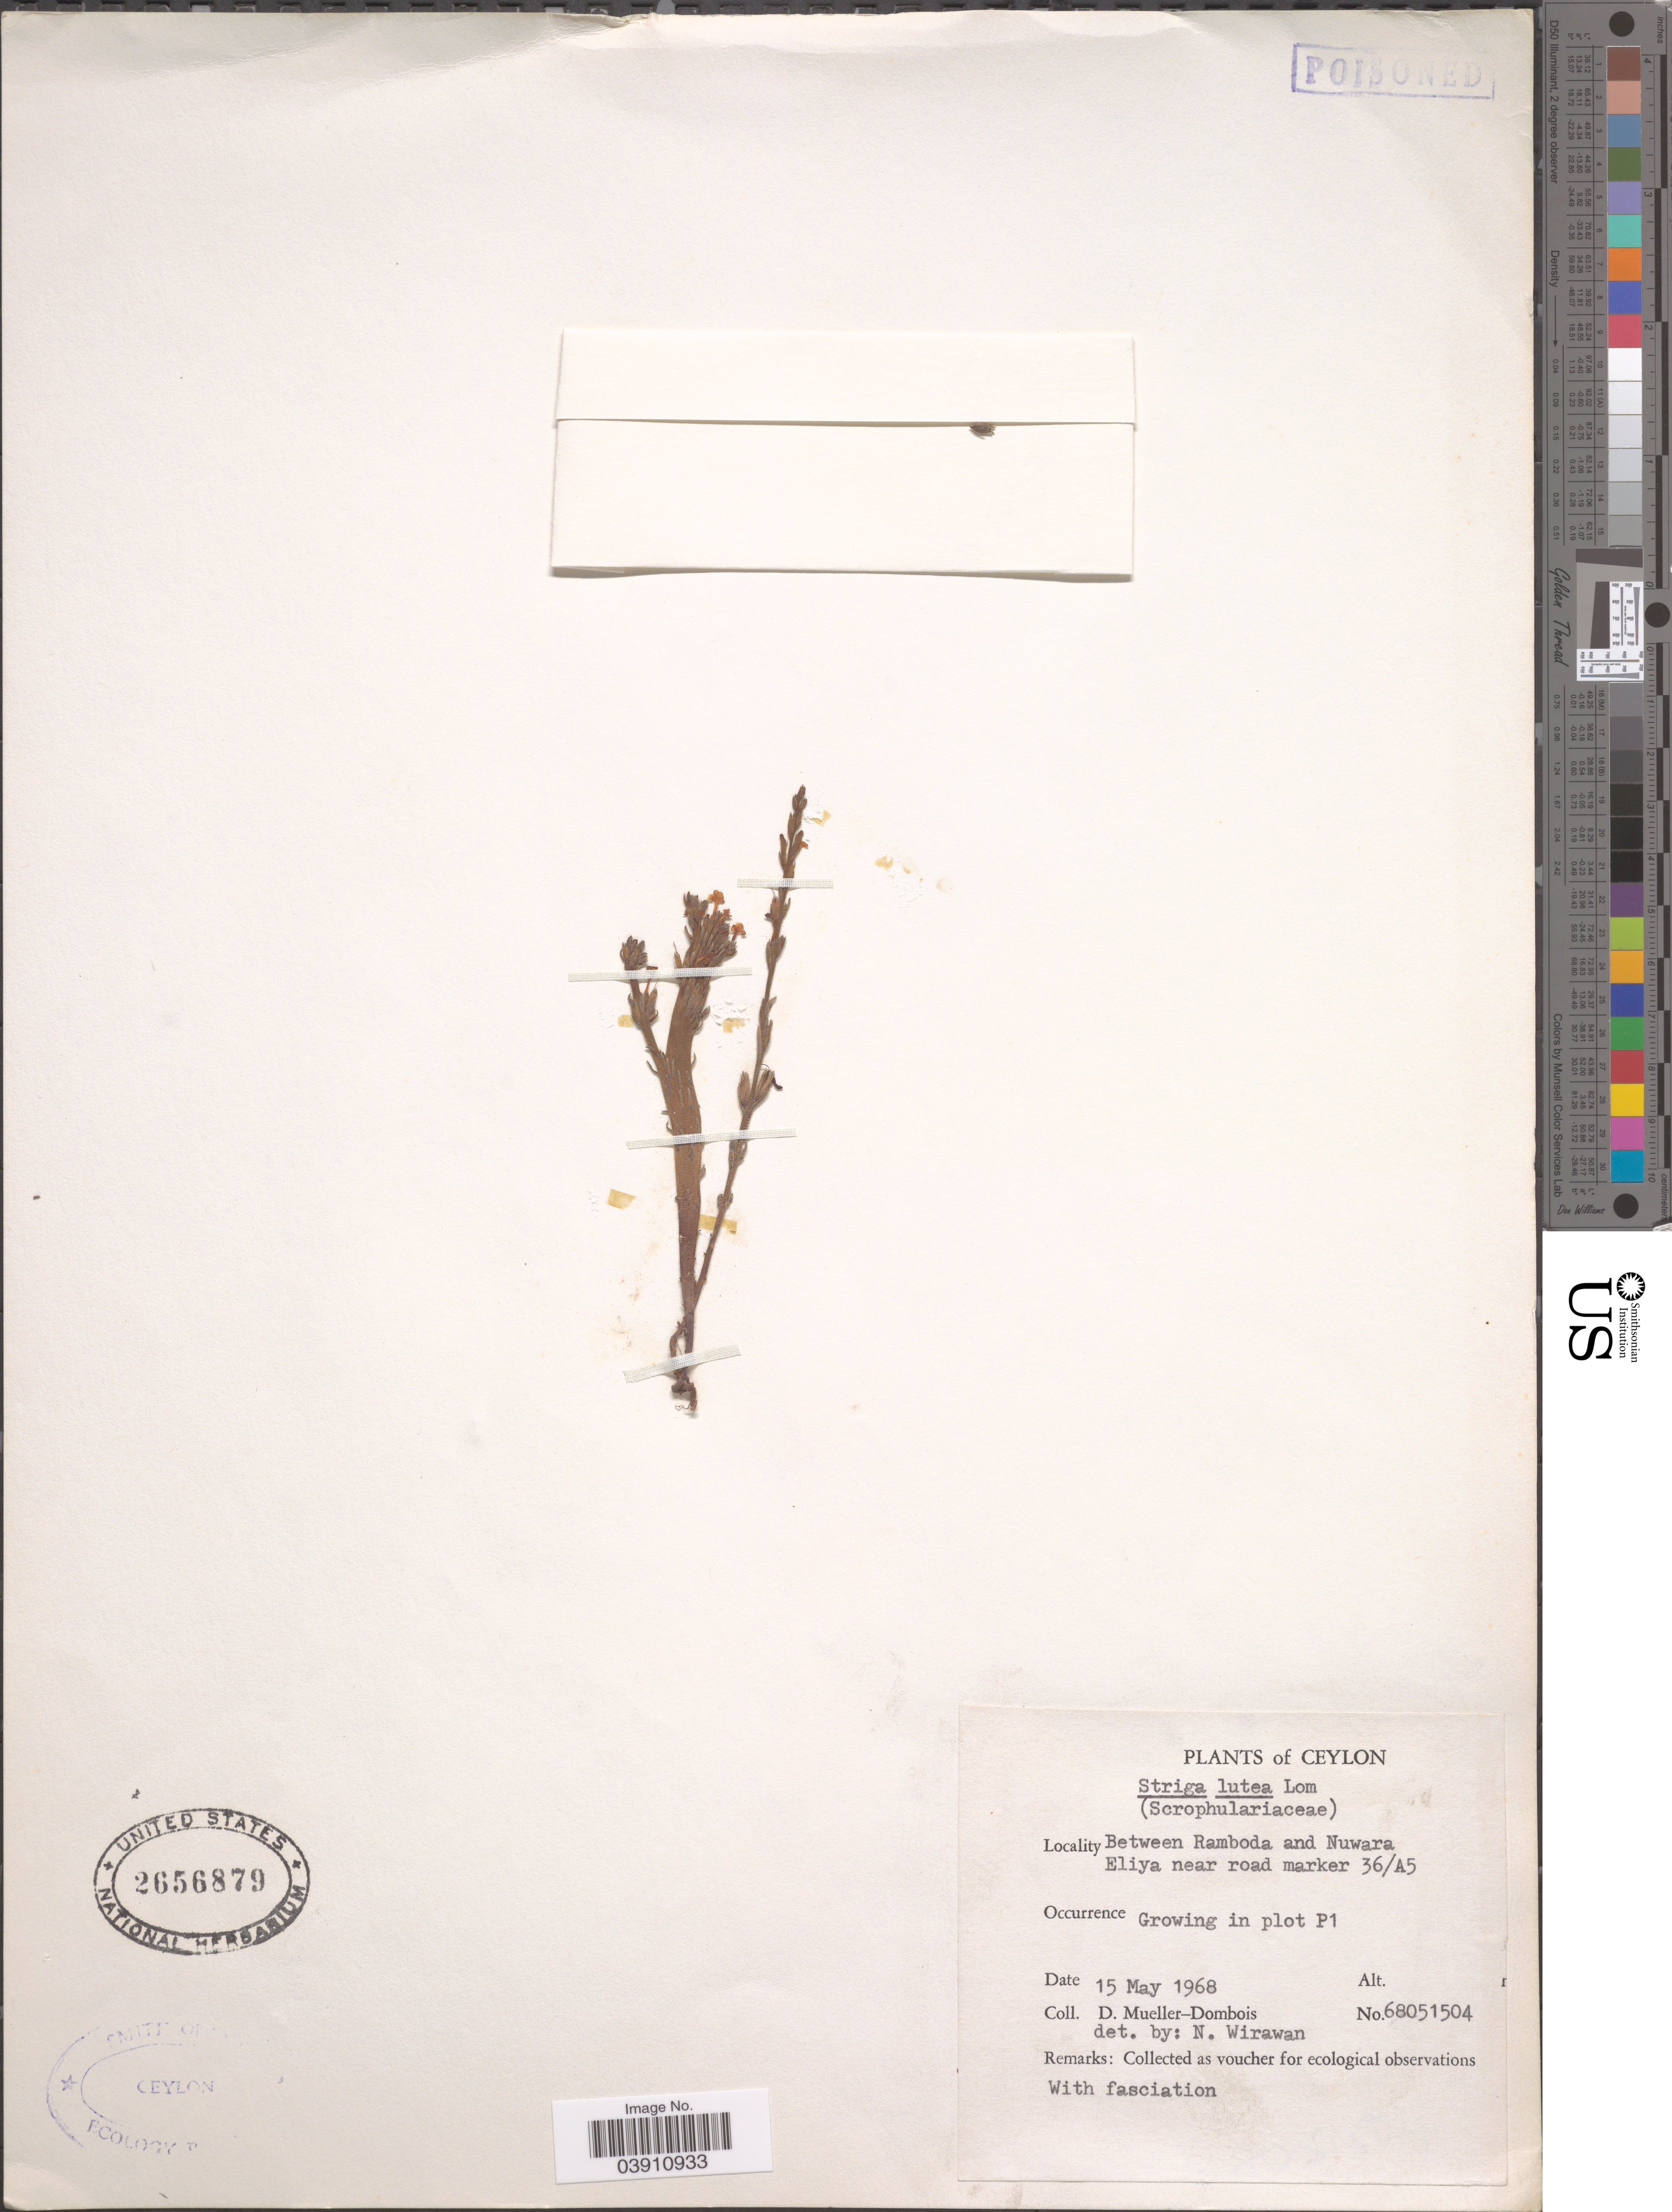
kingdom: Plantae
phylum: Tracheophyta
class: Magnoliopsida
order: Lamiales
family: Orobanchaceae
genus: Striga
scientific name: Striga lutea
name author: Lour.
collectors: D. Mueller-Dombois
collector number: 68051504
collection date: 1968-05-15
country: Sri Lanka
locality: Ceylon. Between Ramboda and Nuwara Eliya near road marker 36/A5. Growing in plot P1.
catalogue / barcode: US 2656879